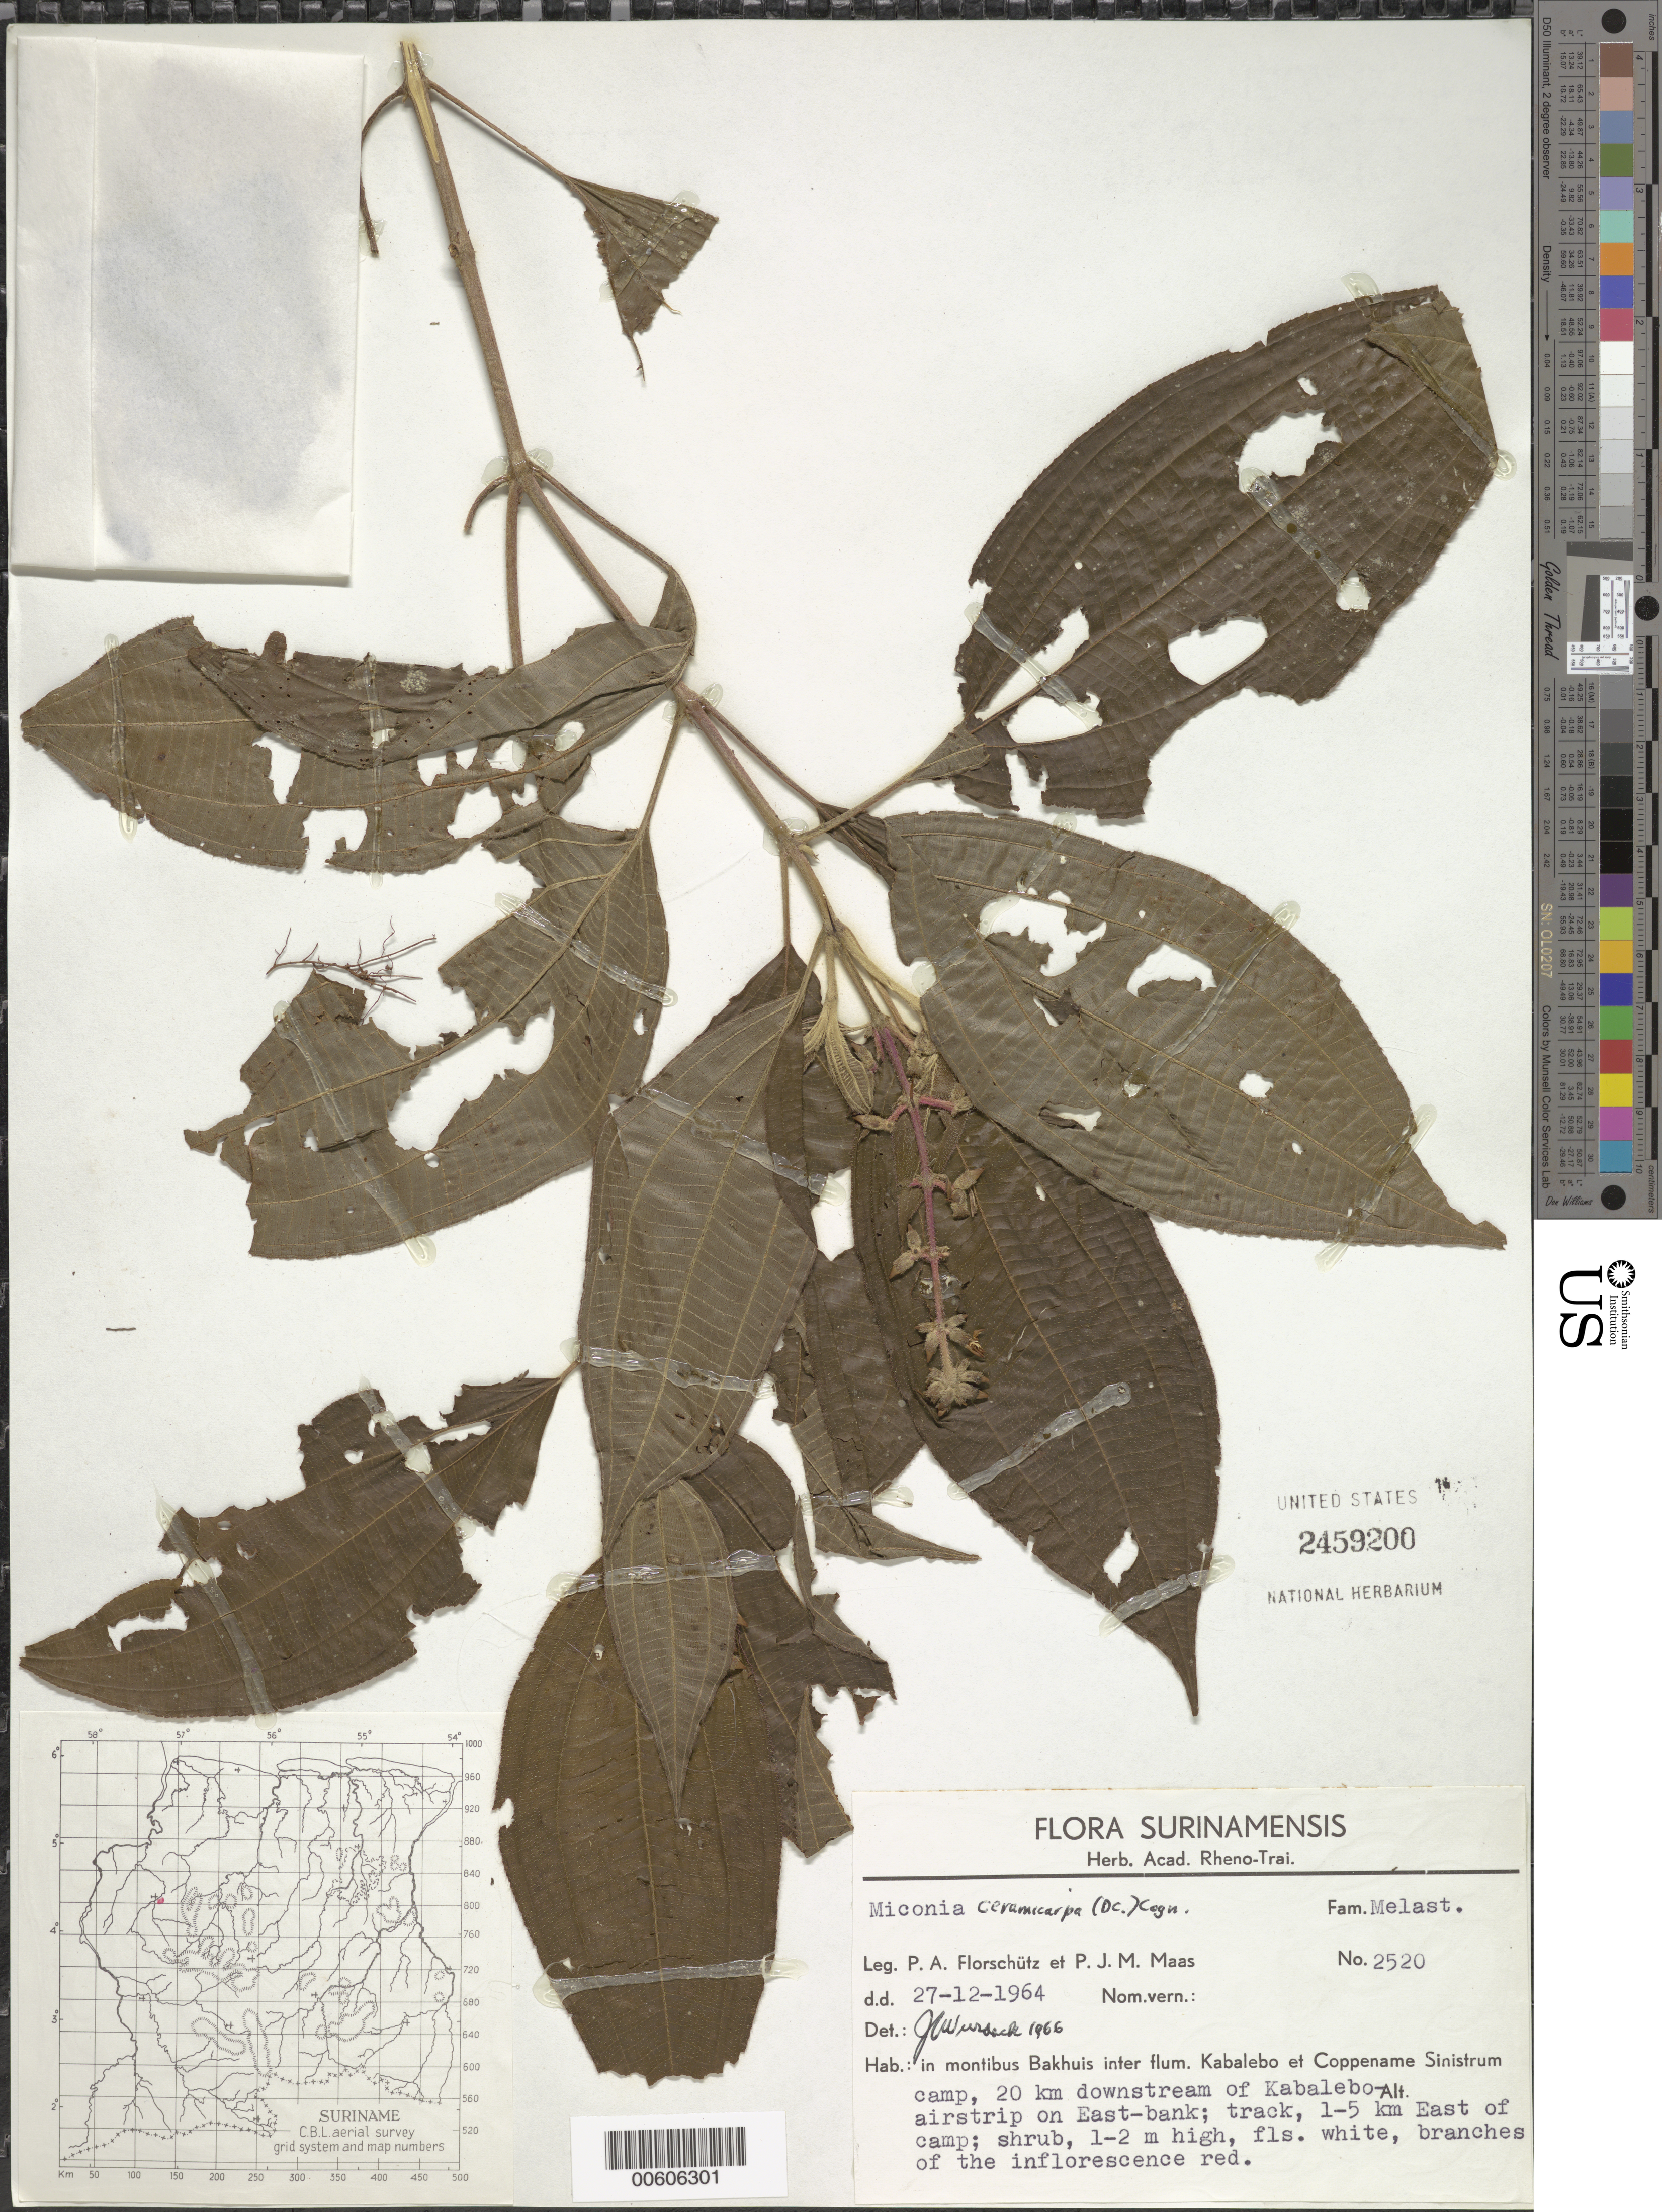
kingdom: Plantae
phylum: Tracheophyta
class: Magnoliopsida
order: Myrtales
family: Melastomataceae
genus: Miconia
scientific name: Miconia ceramicarpa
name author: (DC.) Cogn.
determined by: Wurdack, John J., (US), US (UNITED STATES)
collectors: P. Florschütz & P. Maas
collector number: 2520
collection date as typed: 27-Dec-64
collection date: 1964-12-27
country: Suriname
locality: Mont Bakhuis, betw. Kabalebo & Coppename Sinistrum Rivers, 20 km downstream of Kabalebo airstrip on east-bank, track, 1-5 km East of camp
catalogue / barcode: US 2459200